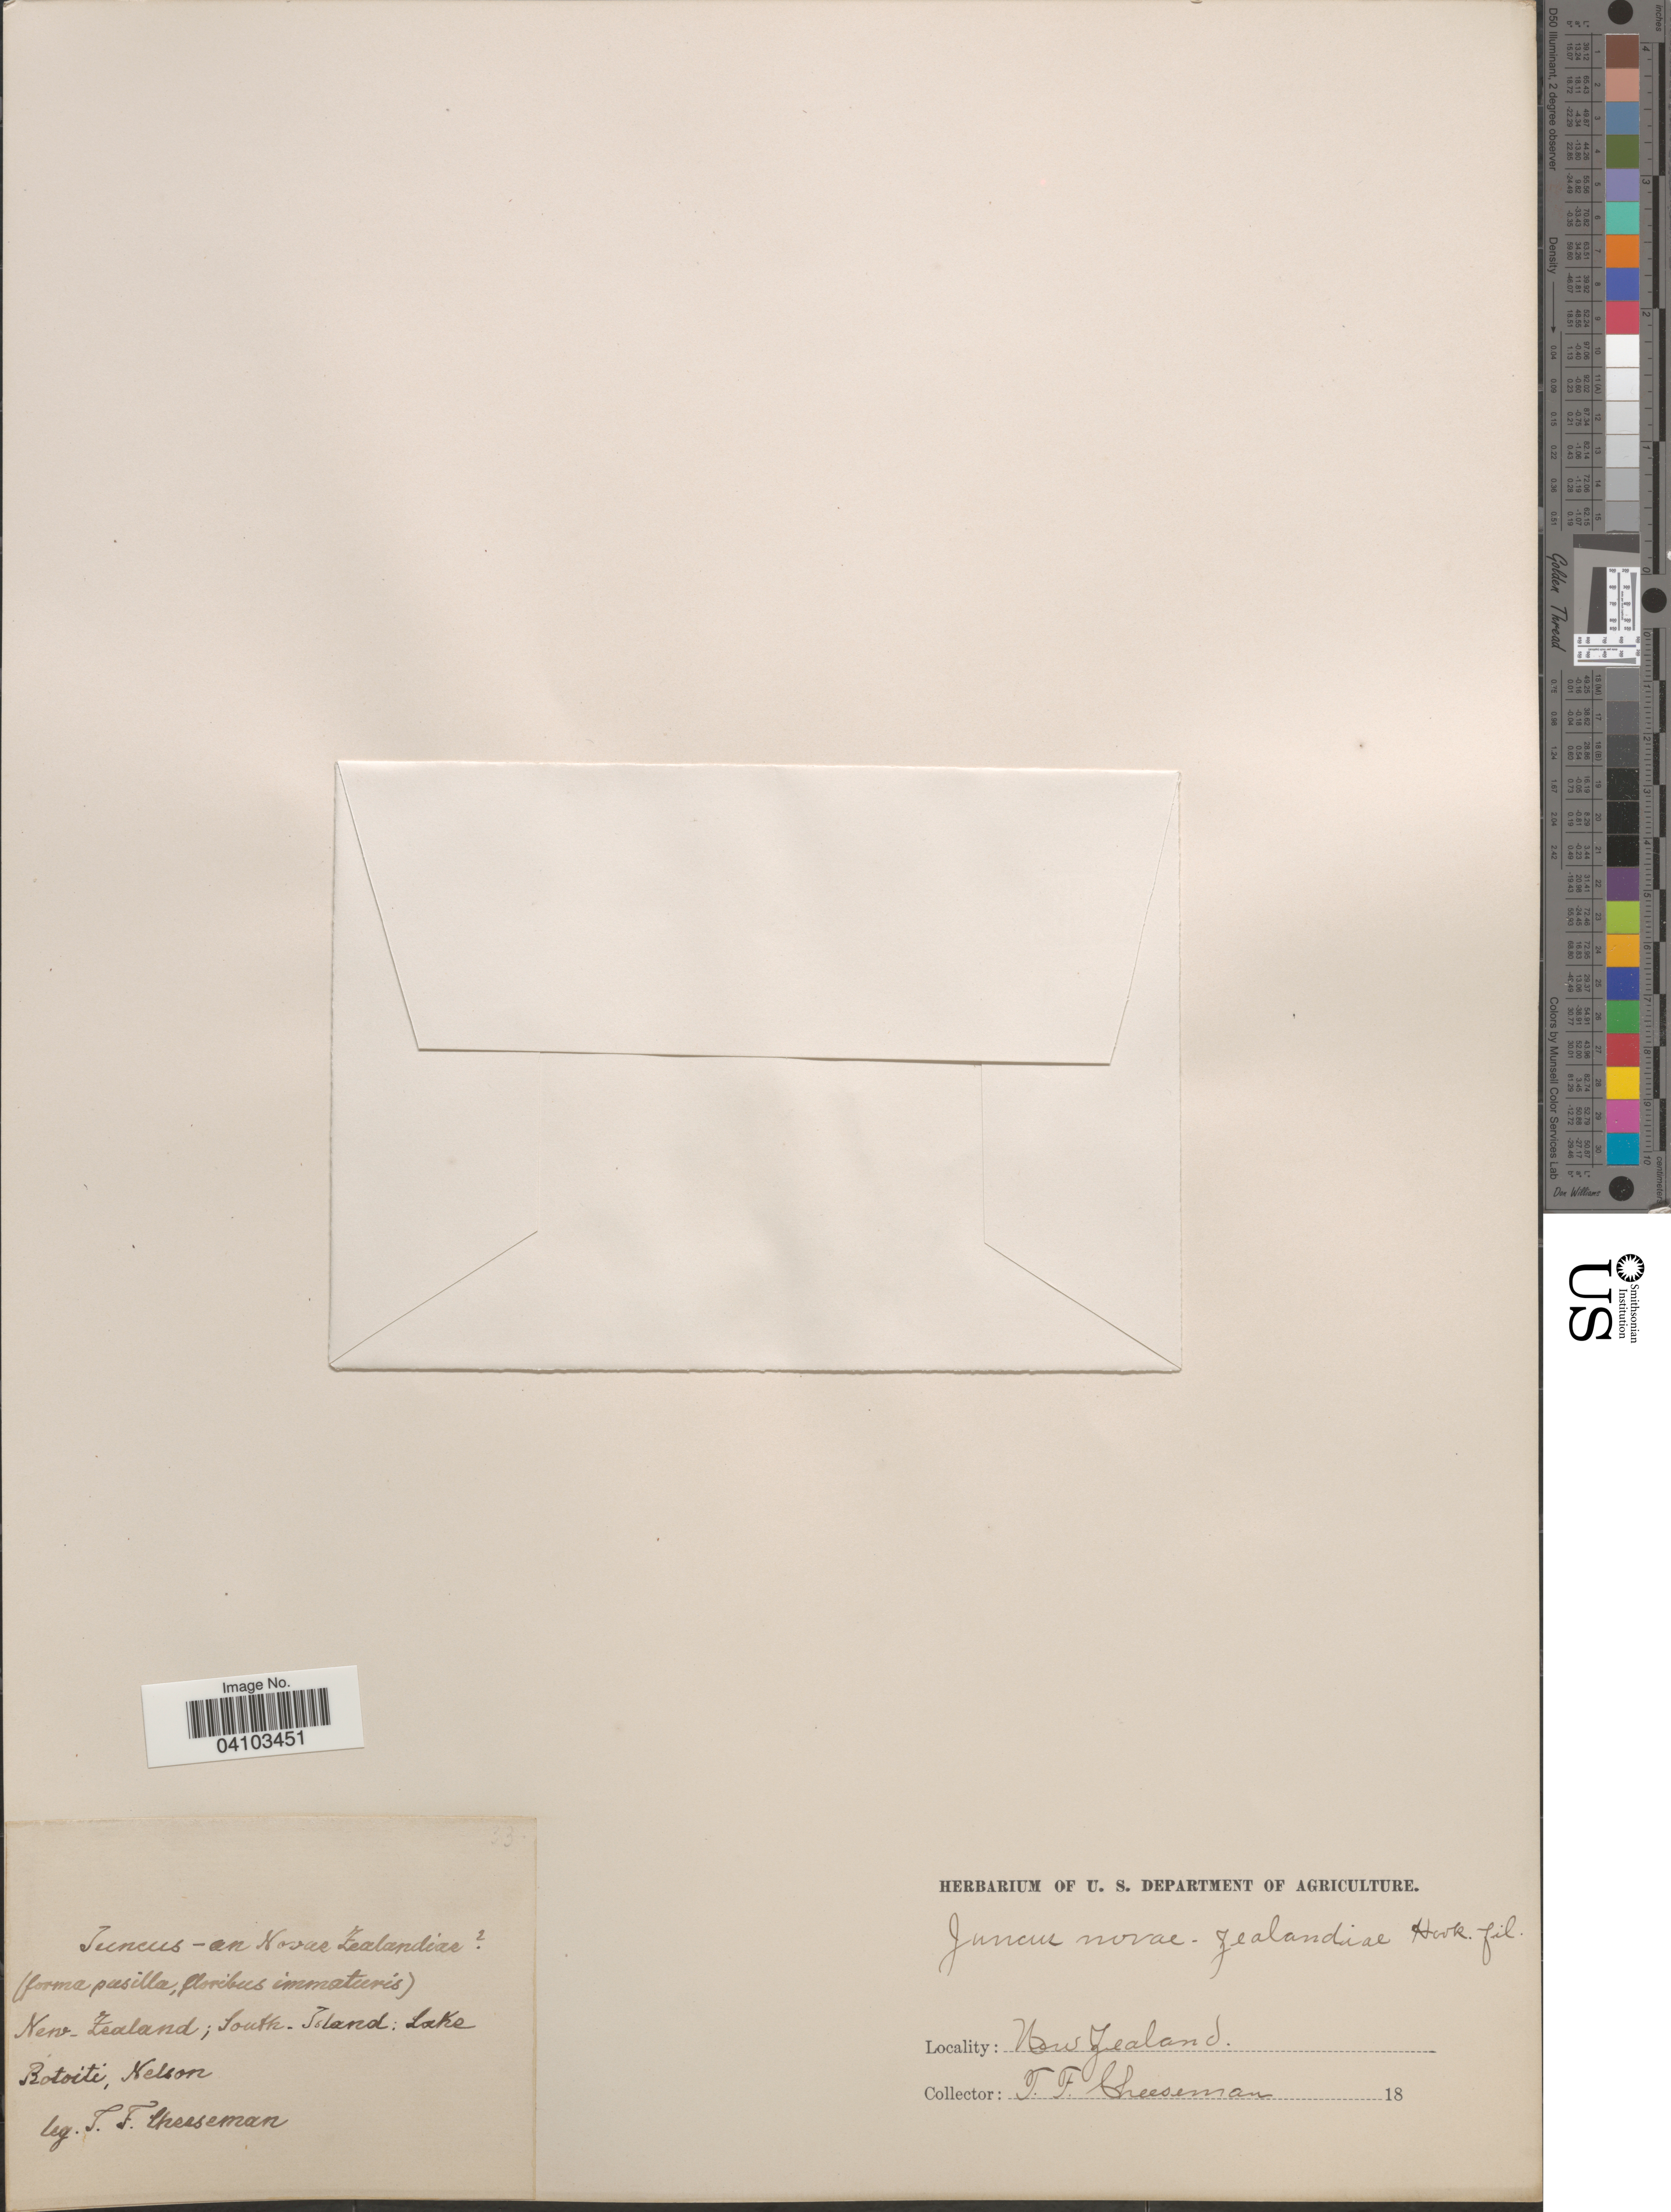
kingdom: Plantae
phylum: Tracheophyta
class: Liliopsida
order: Poales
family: Juncaceae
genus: Juncus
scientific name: Juncus novae-zelandiae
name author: Hook. f.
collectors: T. F. Cheeseman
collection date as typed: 18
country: New Zealand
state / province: Nelson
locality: South-Island: Lake Rotoiti.